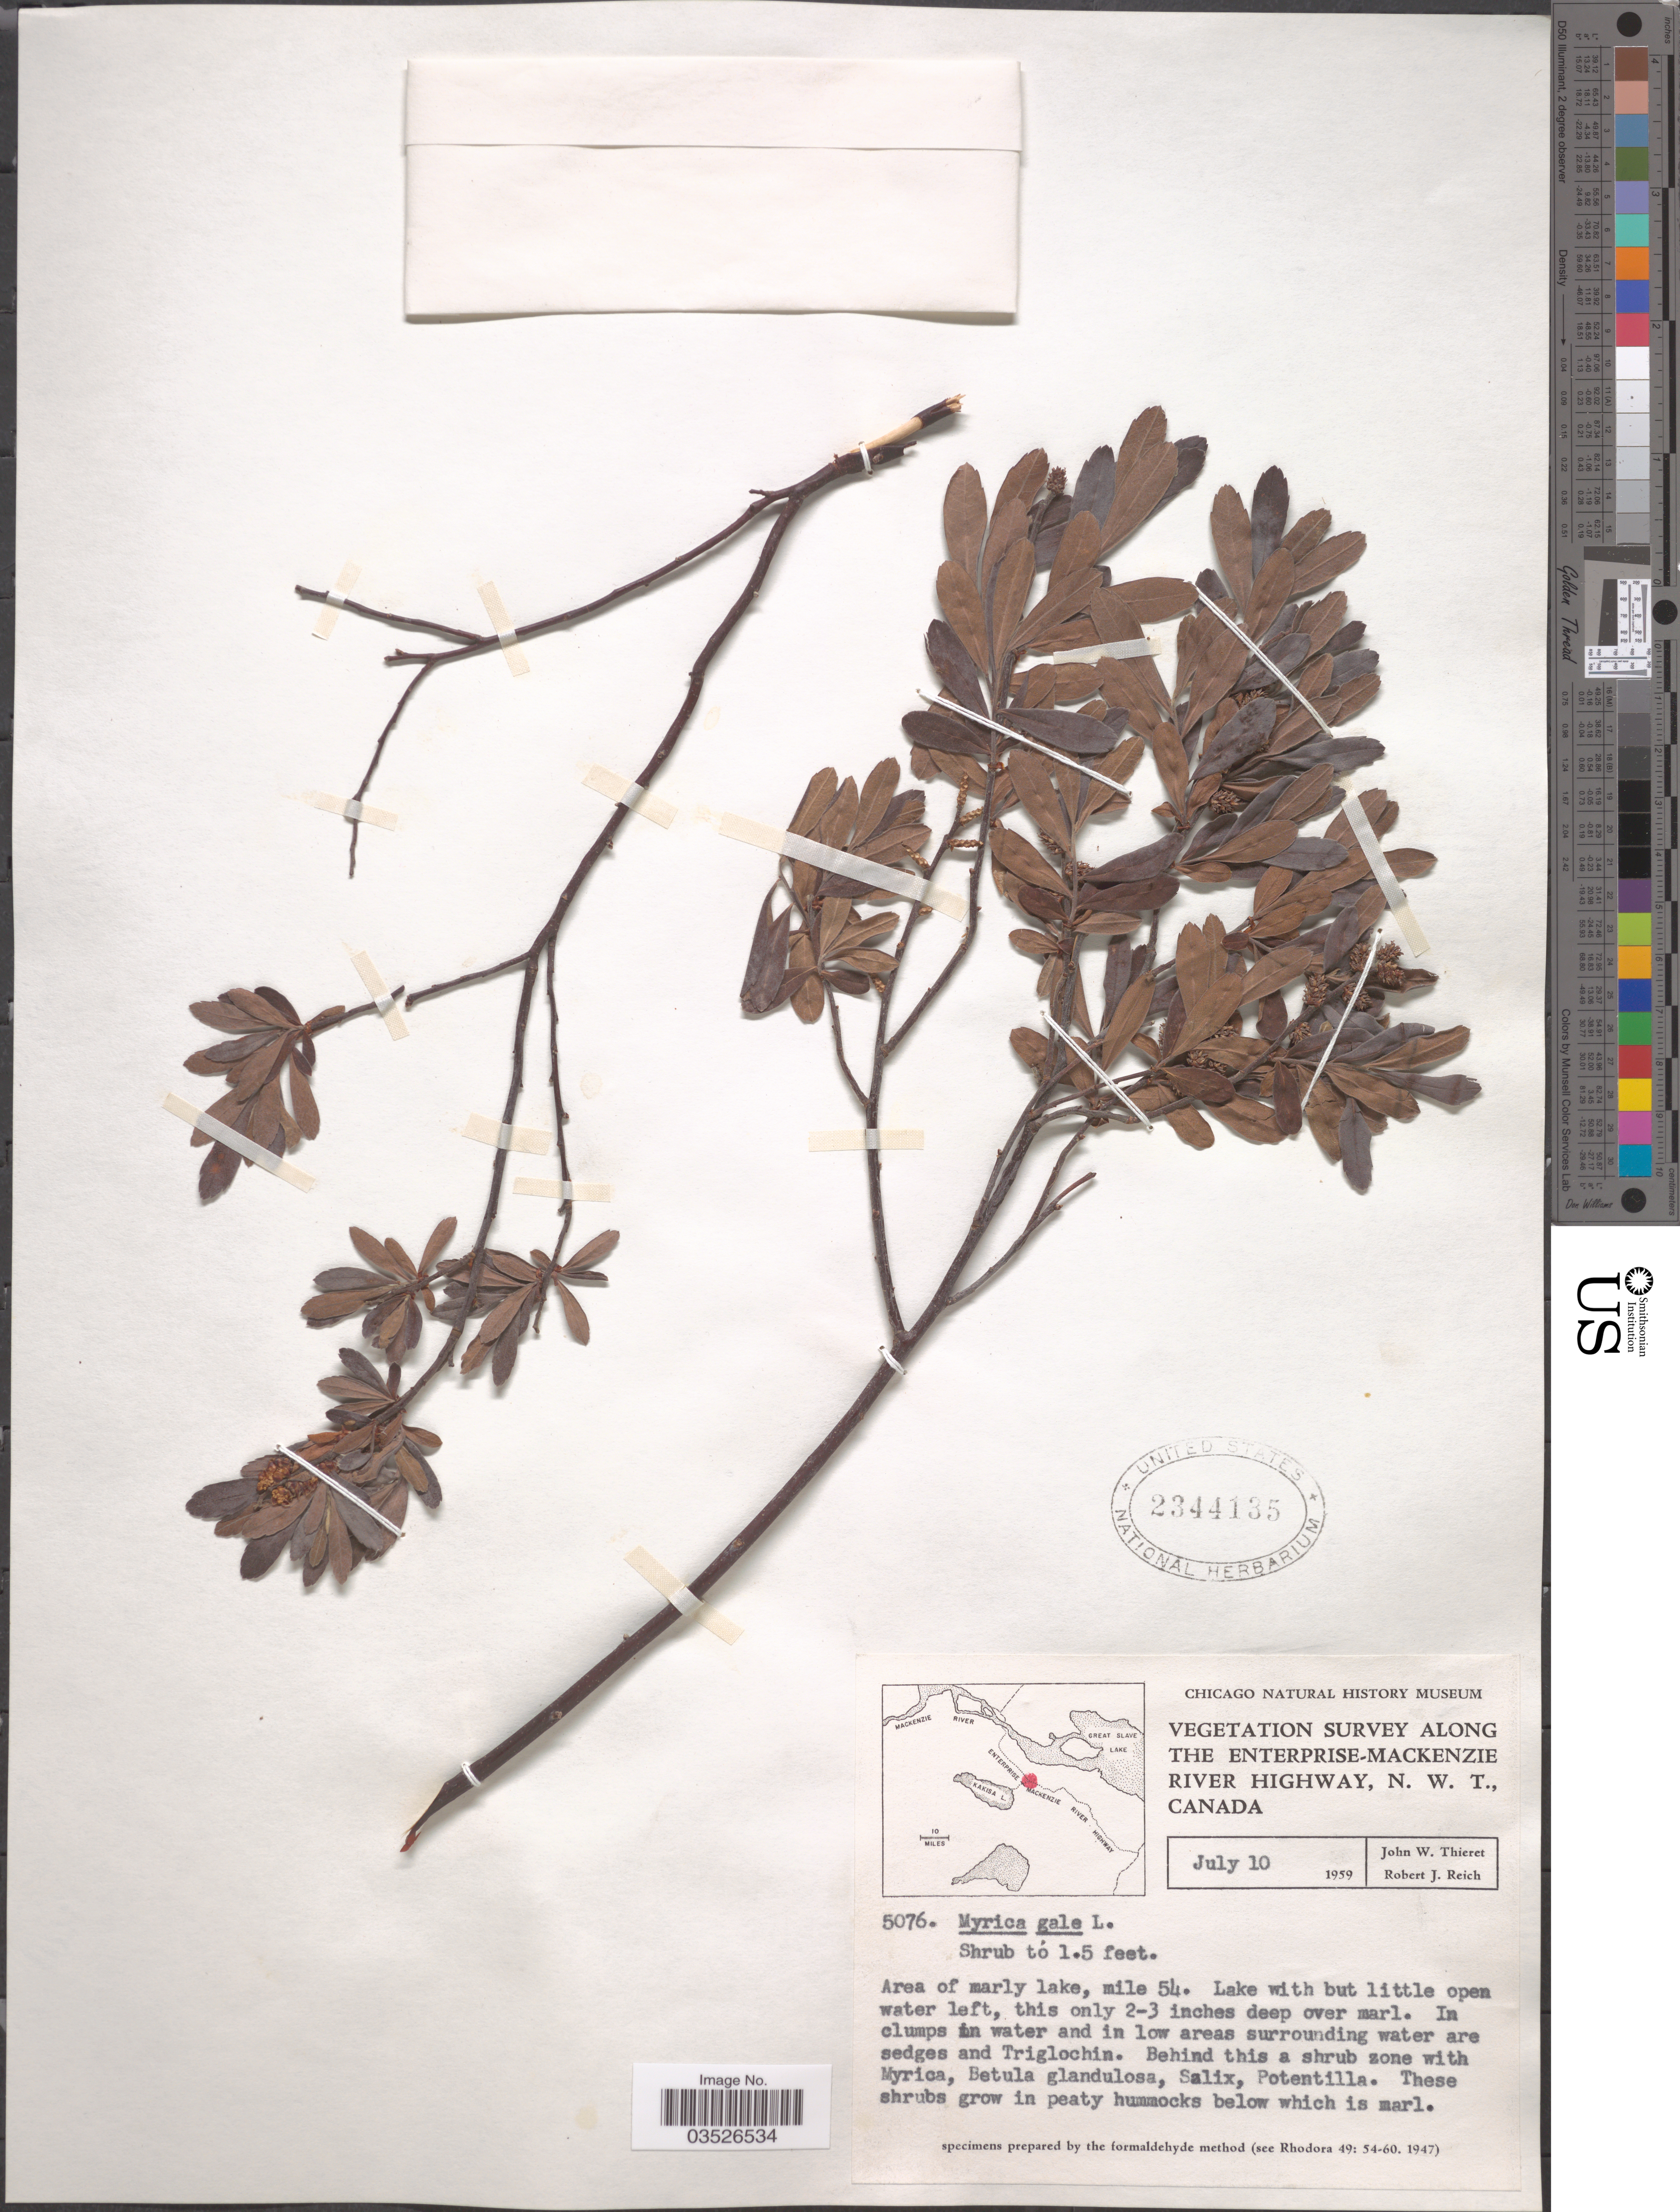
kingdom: Plantae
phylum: Tracheophyta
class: Magnoliopsida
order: Fagales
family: Myricaceae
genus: Myrica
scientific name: Myrica gale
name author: L.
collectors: J. W. Thieret & R. Reich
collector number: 5076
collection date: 1959-07-10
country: Canada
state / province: Northwest Territories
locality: Along the Enterprise-Mackenzie River Highway. Area of marly lake, mile 54.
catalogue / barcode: US 2344135